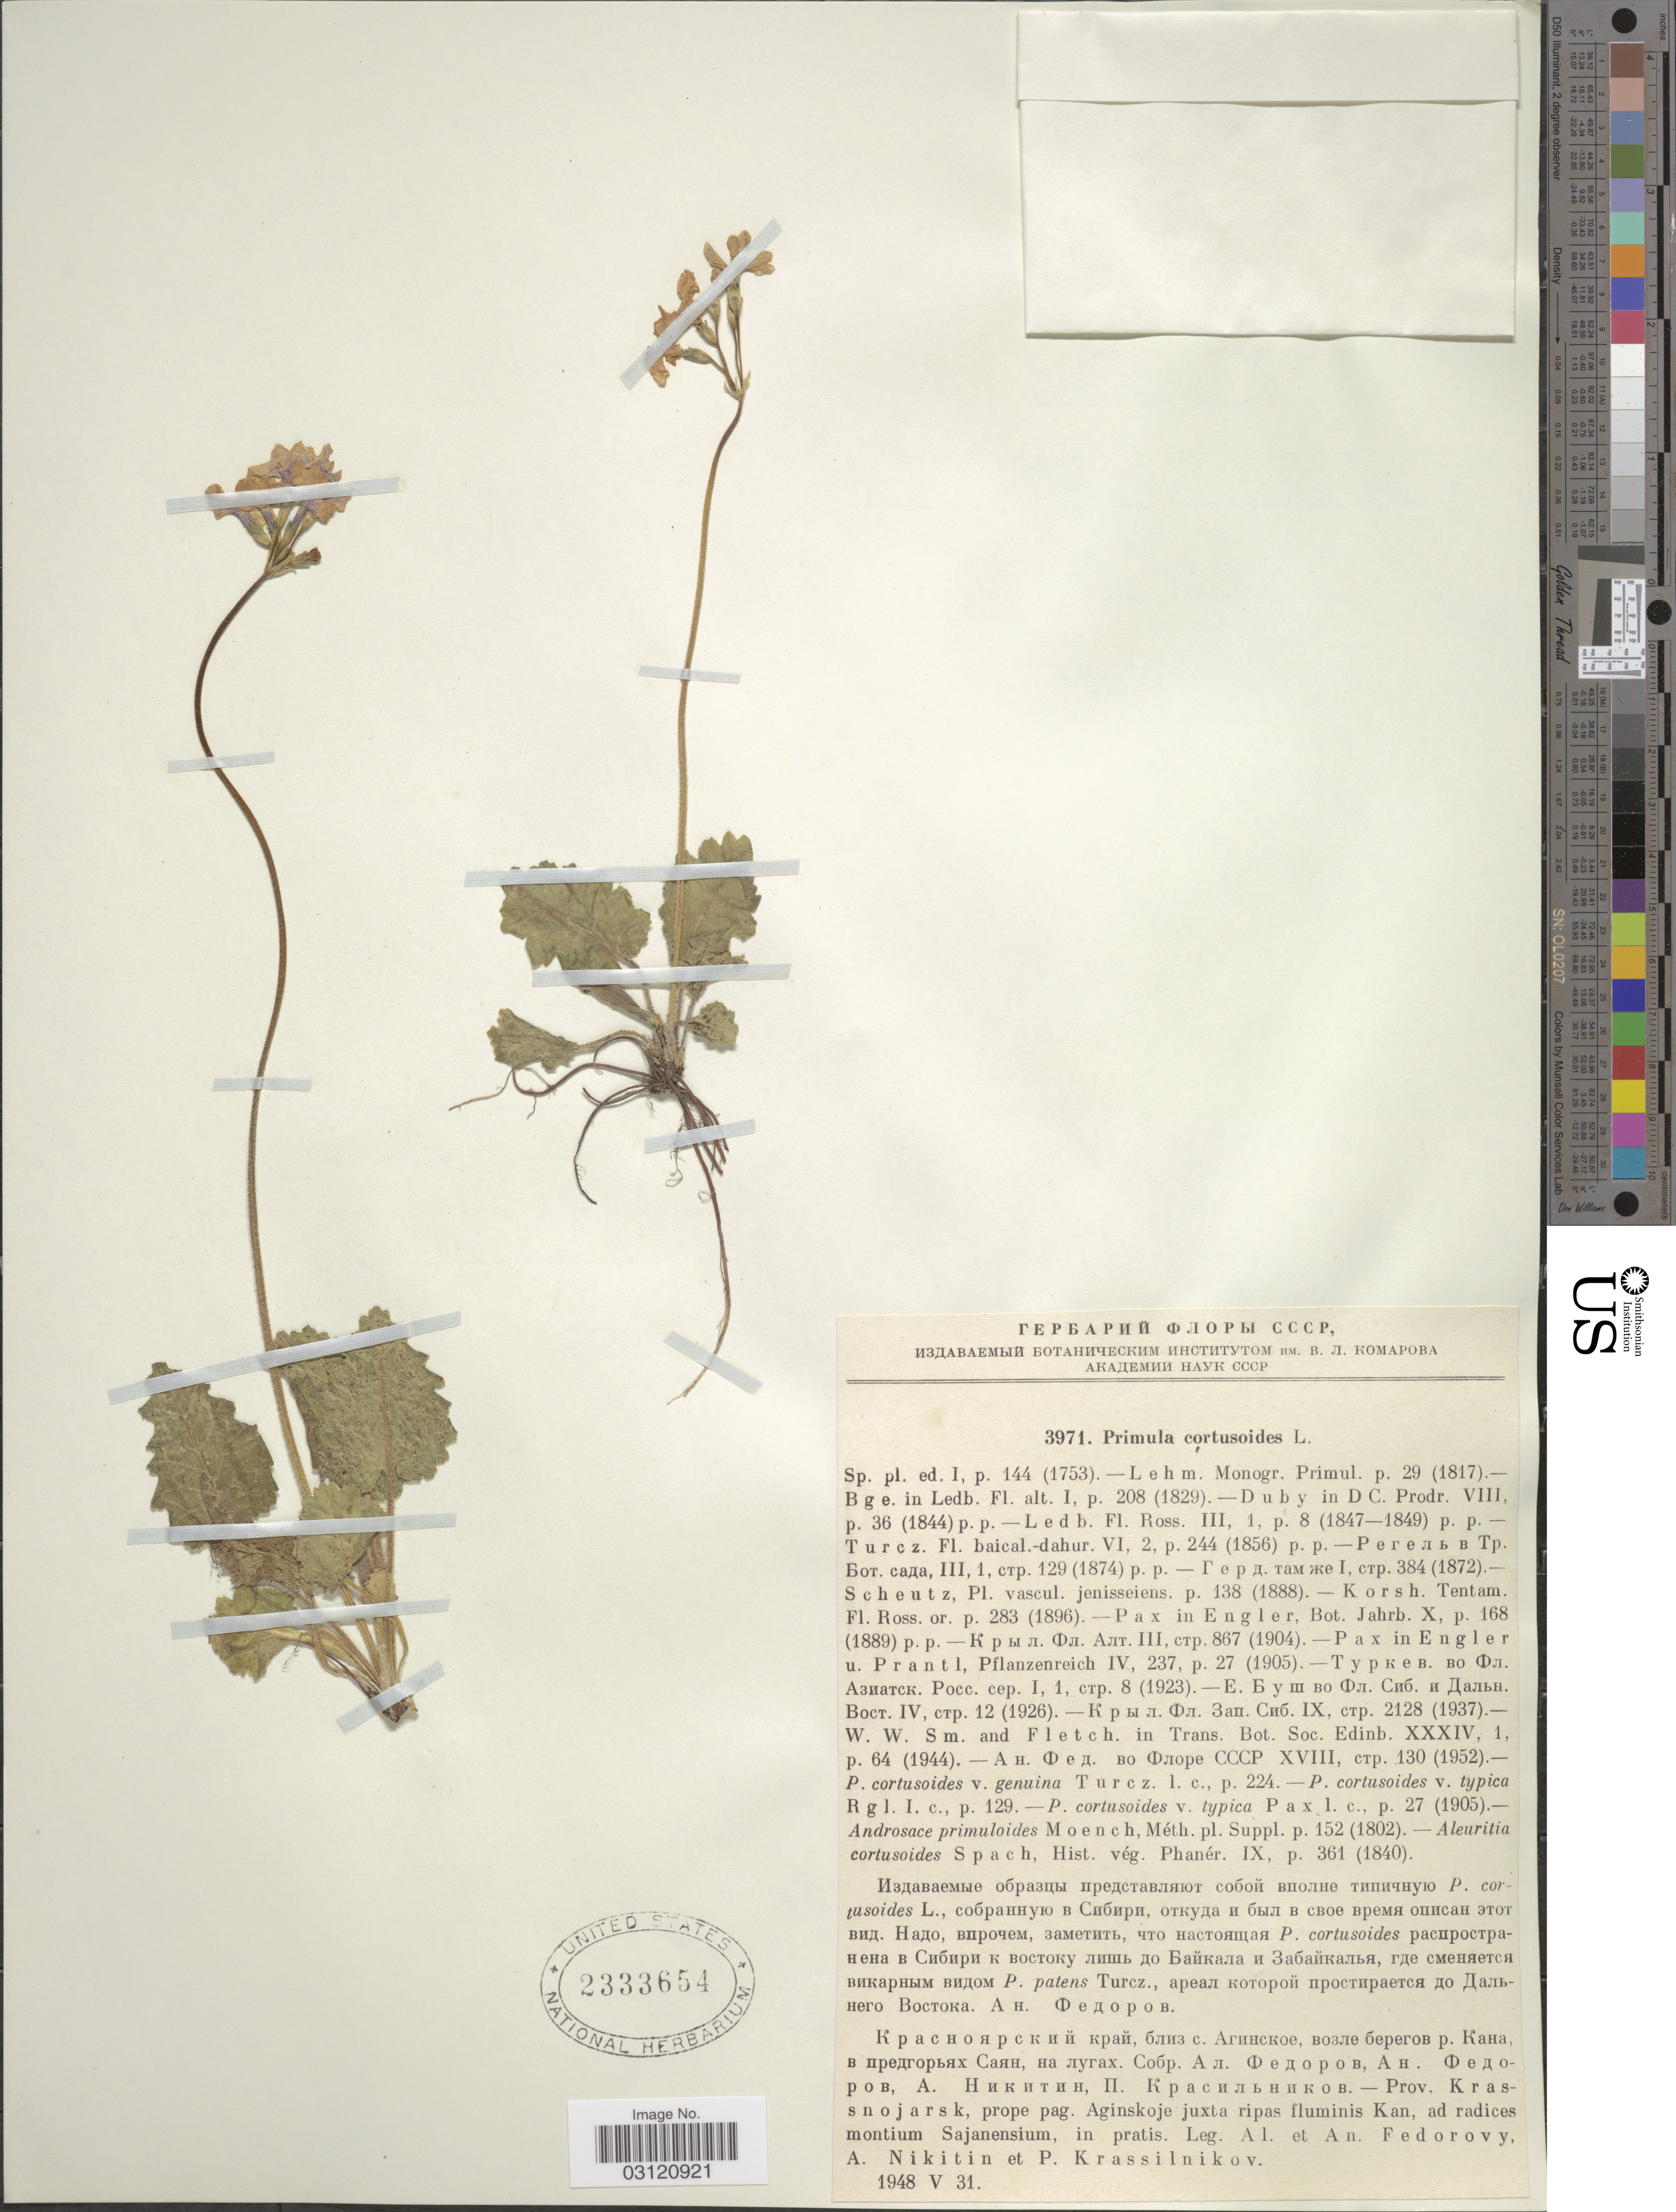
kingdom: Plantae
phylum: Tracheophyta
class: Magnoliopsida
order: Ericales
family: Primulaceae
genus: Primula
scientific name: Primula cortusoides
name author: L.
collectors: A. Fedorovy, A. Federovy, A. Nikitin & P. Krassilnikov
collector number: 3971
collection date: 1948-05-31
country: Russian Federation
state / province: Krasnoyarsk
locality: Prov. Krassnojarsk, prope pag. Aginskoje juxta ripas fluminis Kan, ad radices montium Sajansium, in pratis.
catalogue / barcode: US 2333654